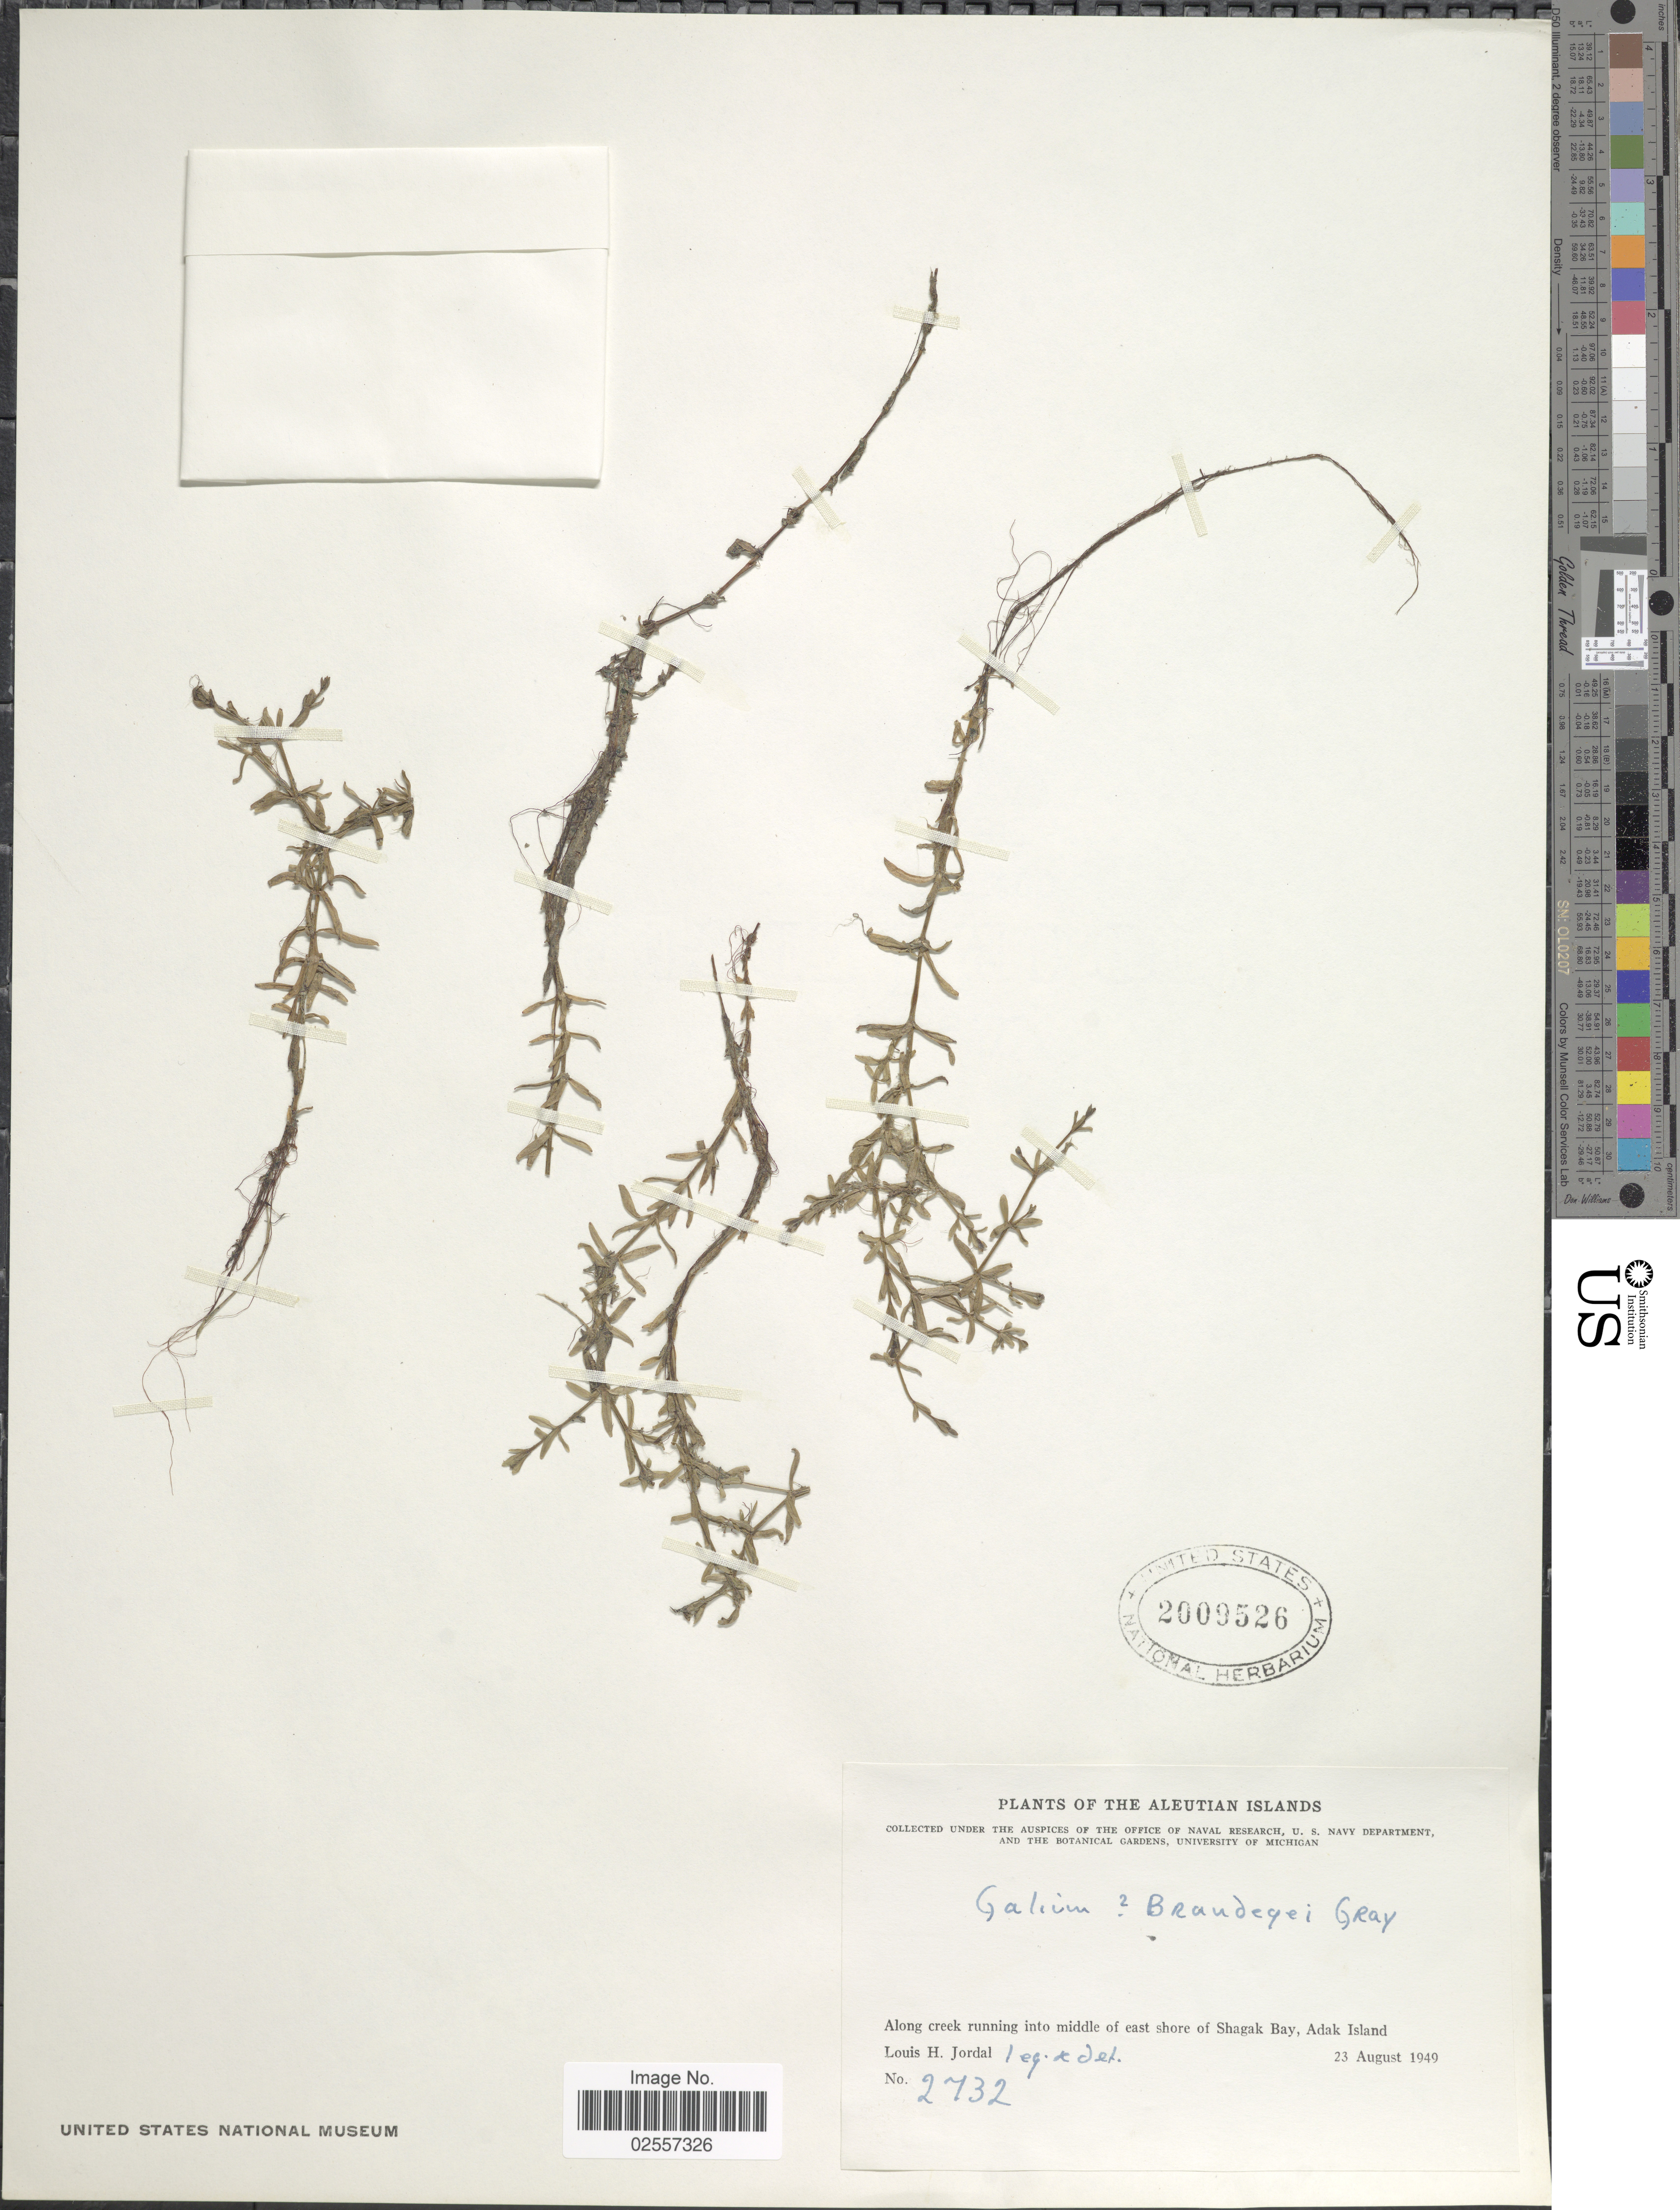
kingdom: Plantae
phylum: Tracheophyta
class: Magnoliopsida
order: Gentianales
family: Rubiaceae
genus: Galium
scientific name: Galium brandegeei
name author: A. Gray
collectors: L. Jordal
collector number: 2732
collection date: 1949-08-23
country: United States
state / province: Alaska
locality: Aleutian Islands. Along creek running into middle of east shore of Shagak Bay, Adak Island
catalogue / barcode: US 2009526